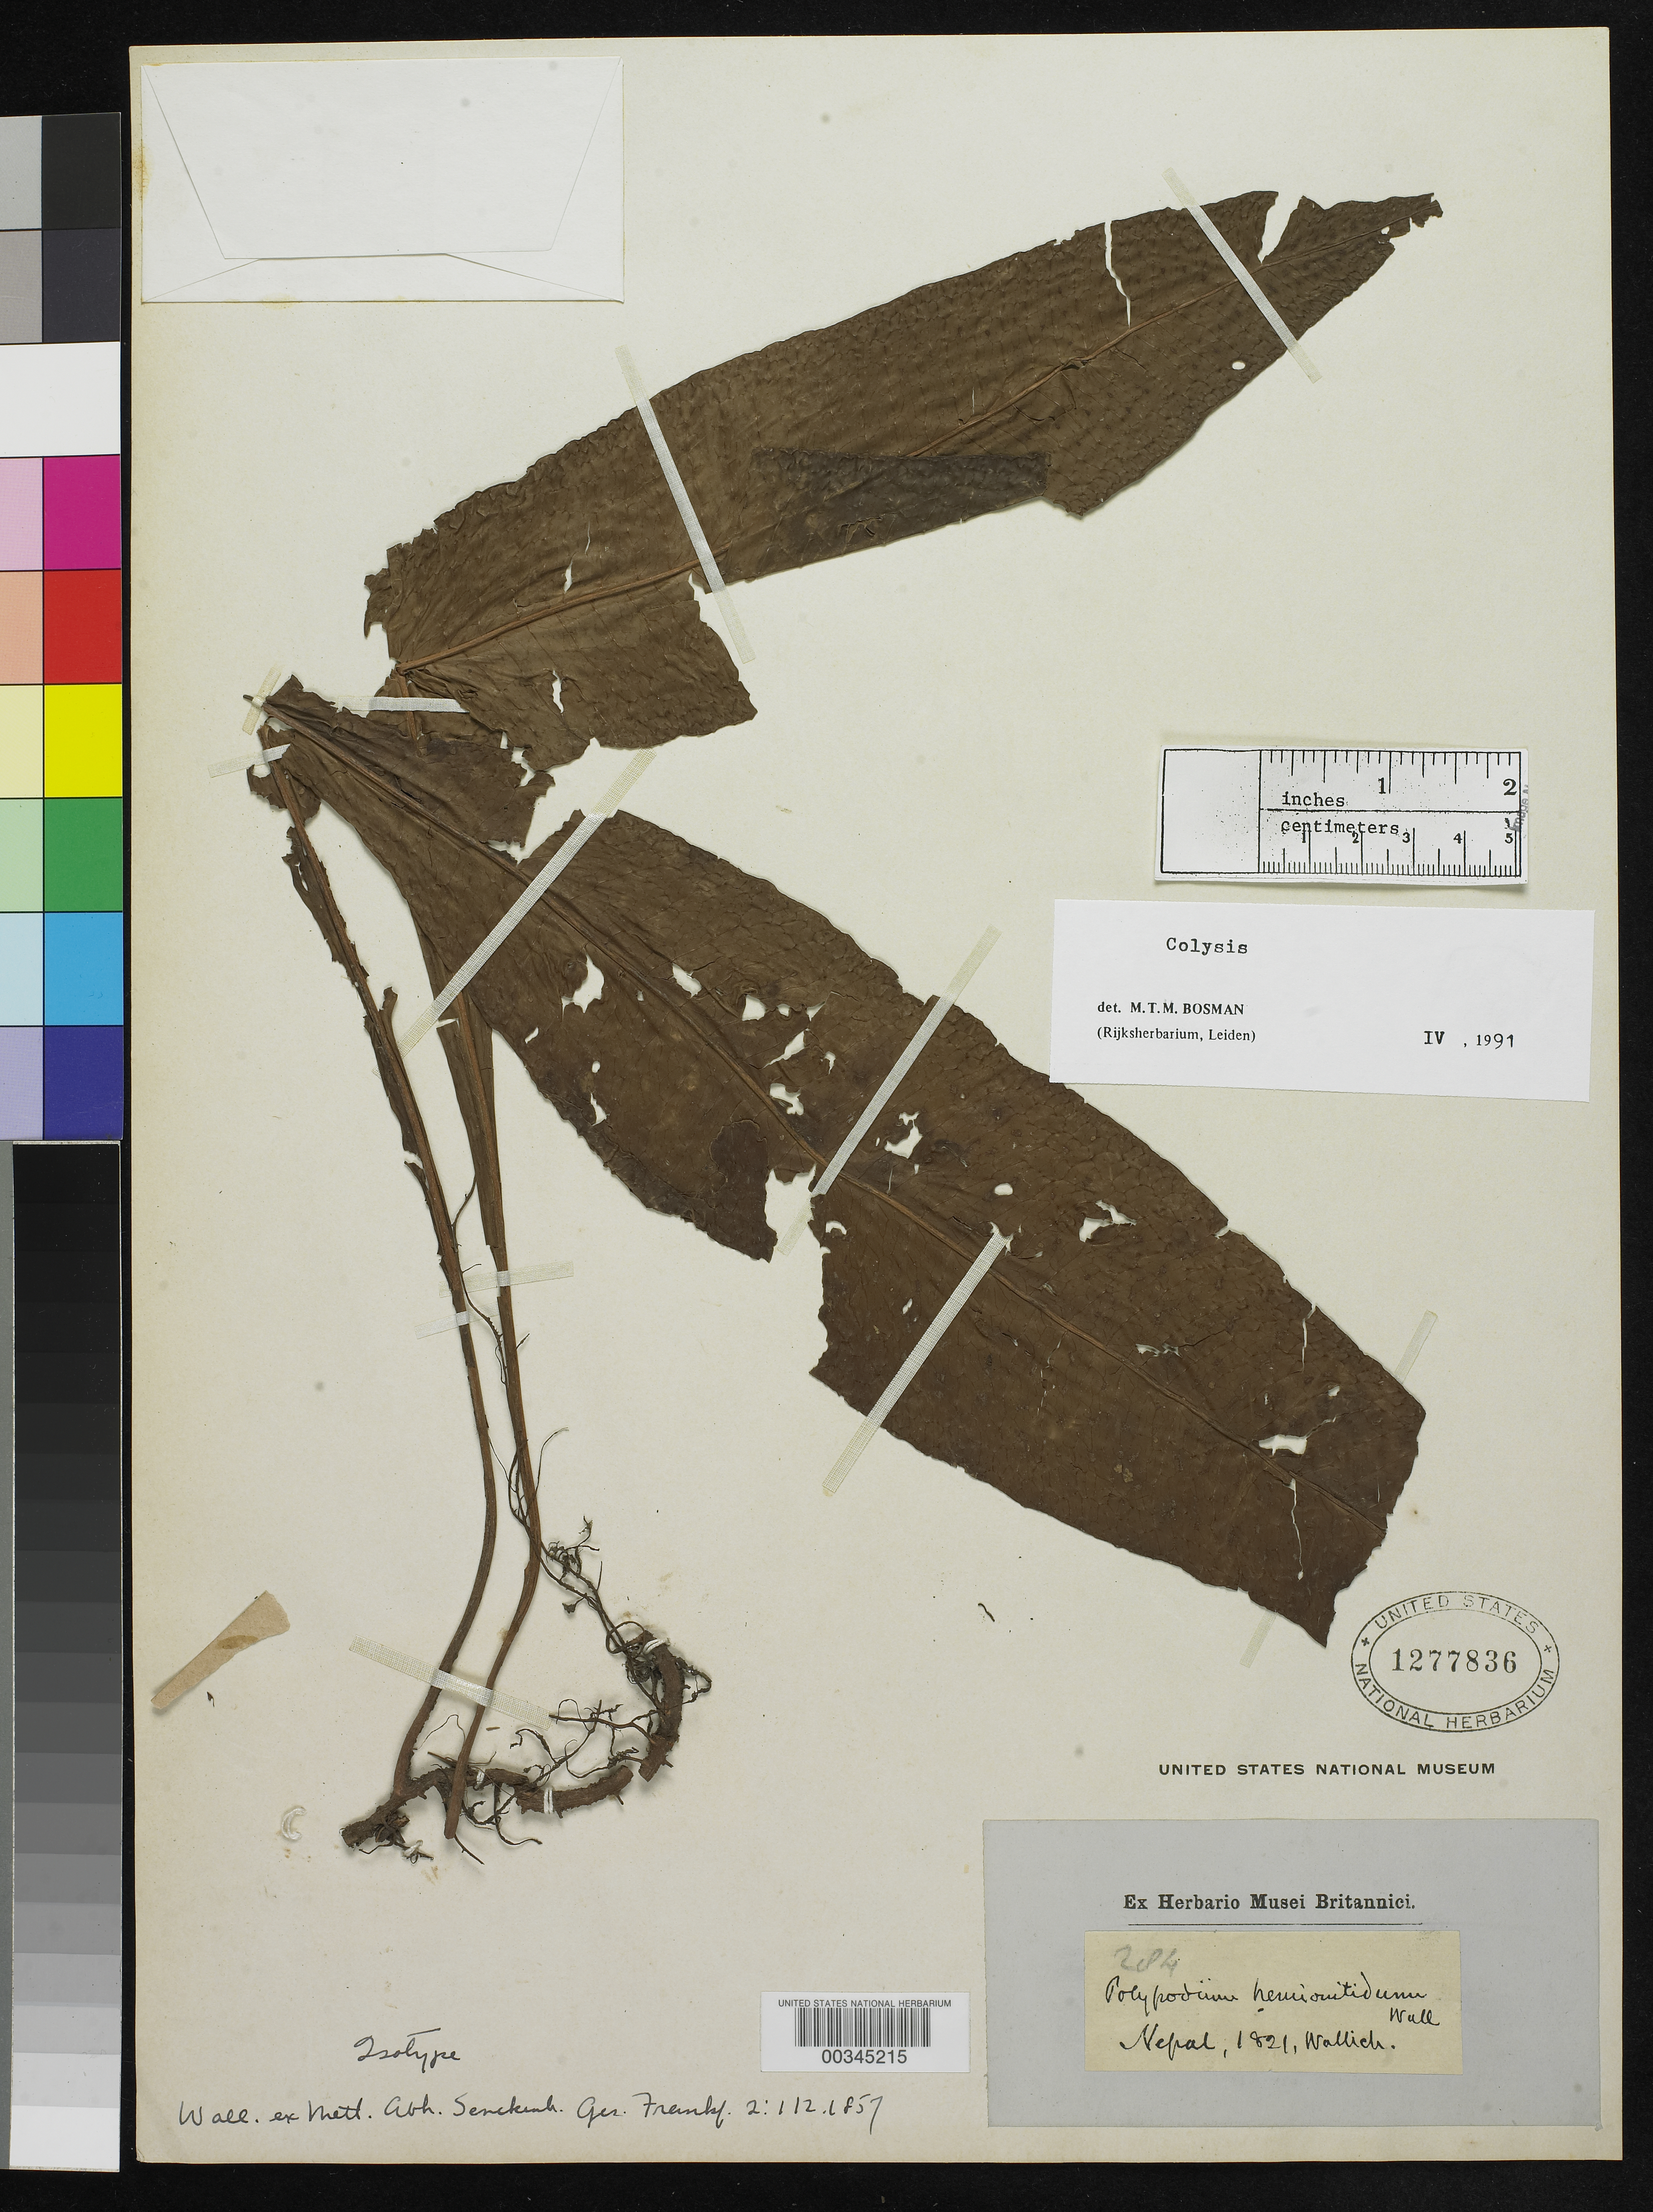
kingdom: Plantae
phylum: Tracheophyta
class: Polypodiopsida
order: Polypodiales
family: Polypodiaceae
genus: Polypodium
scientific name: Polypodium hemionitidium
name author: Wall. ex Mett.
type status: Type Collection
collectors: N. Wallich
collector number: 284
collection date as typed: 1821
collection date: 1821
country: Nepal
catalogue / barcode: US 1277836